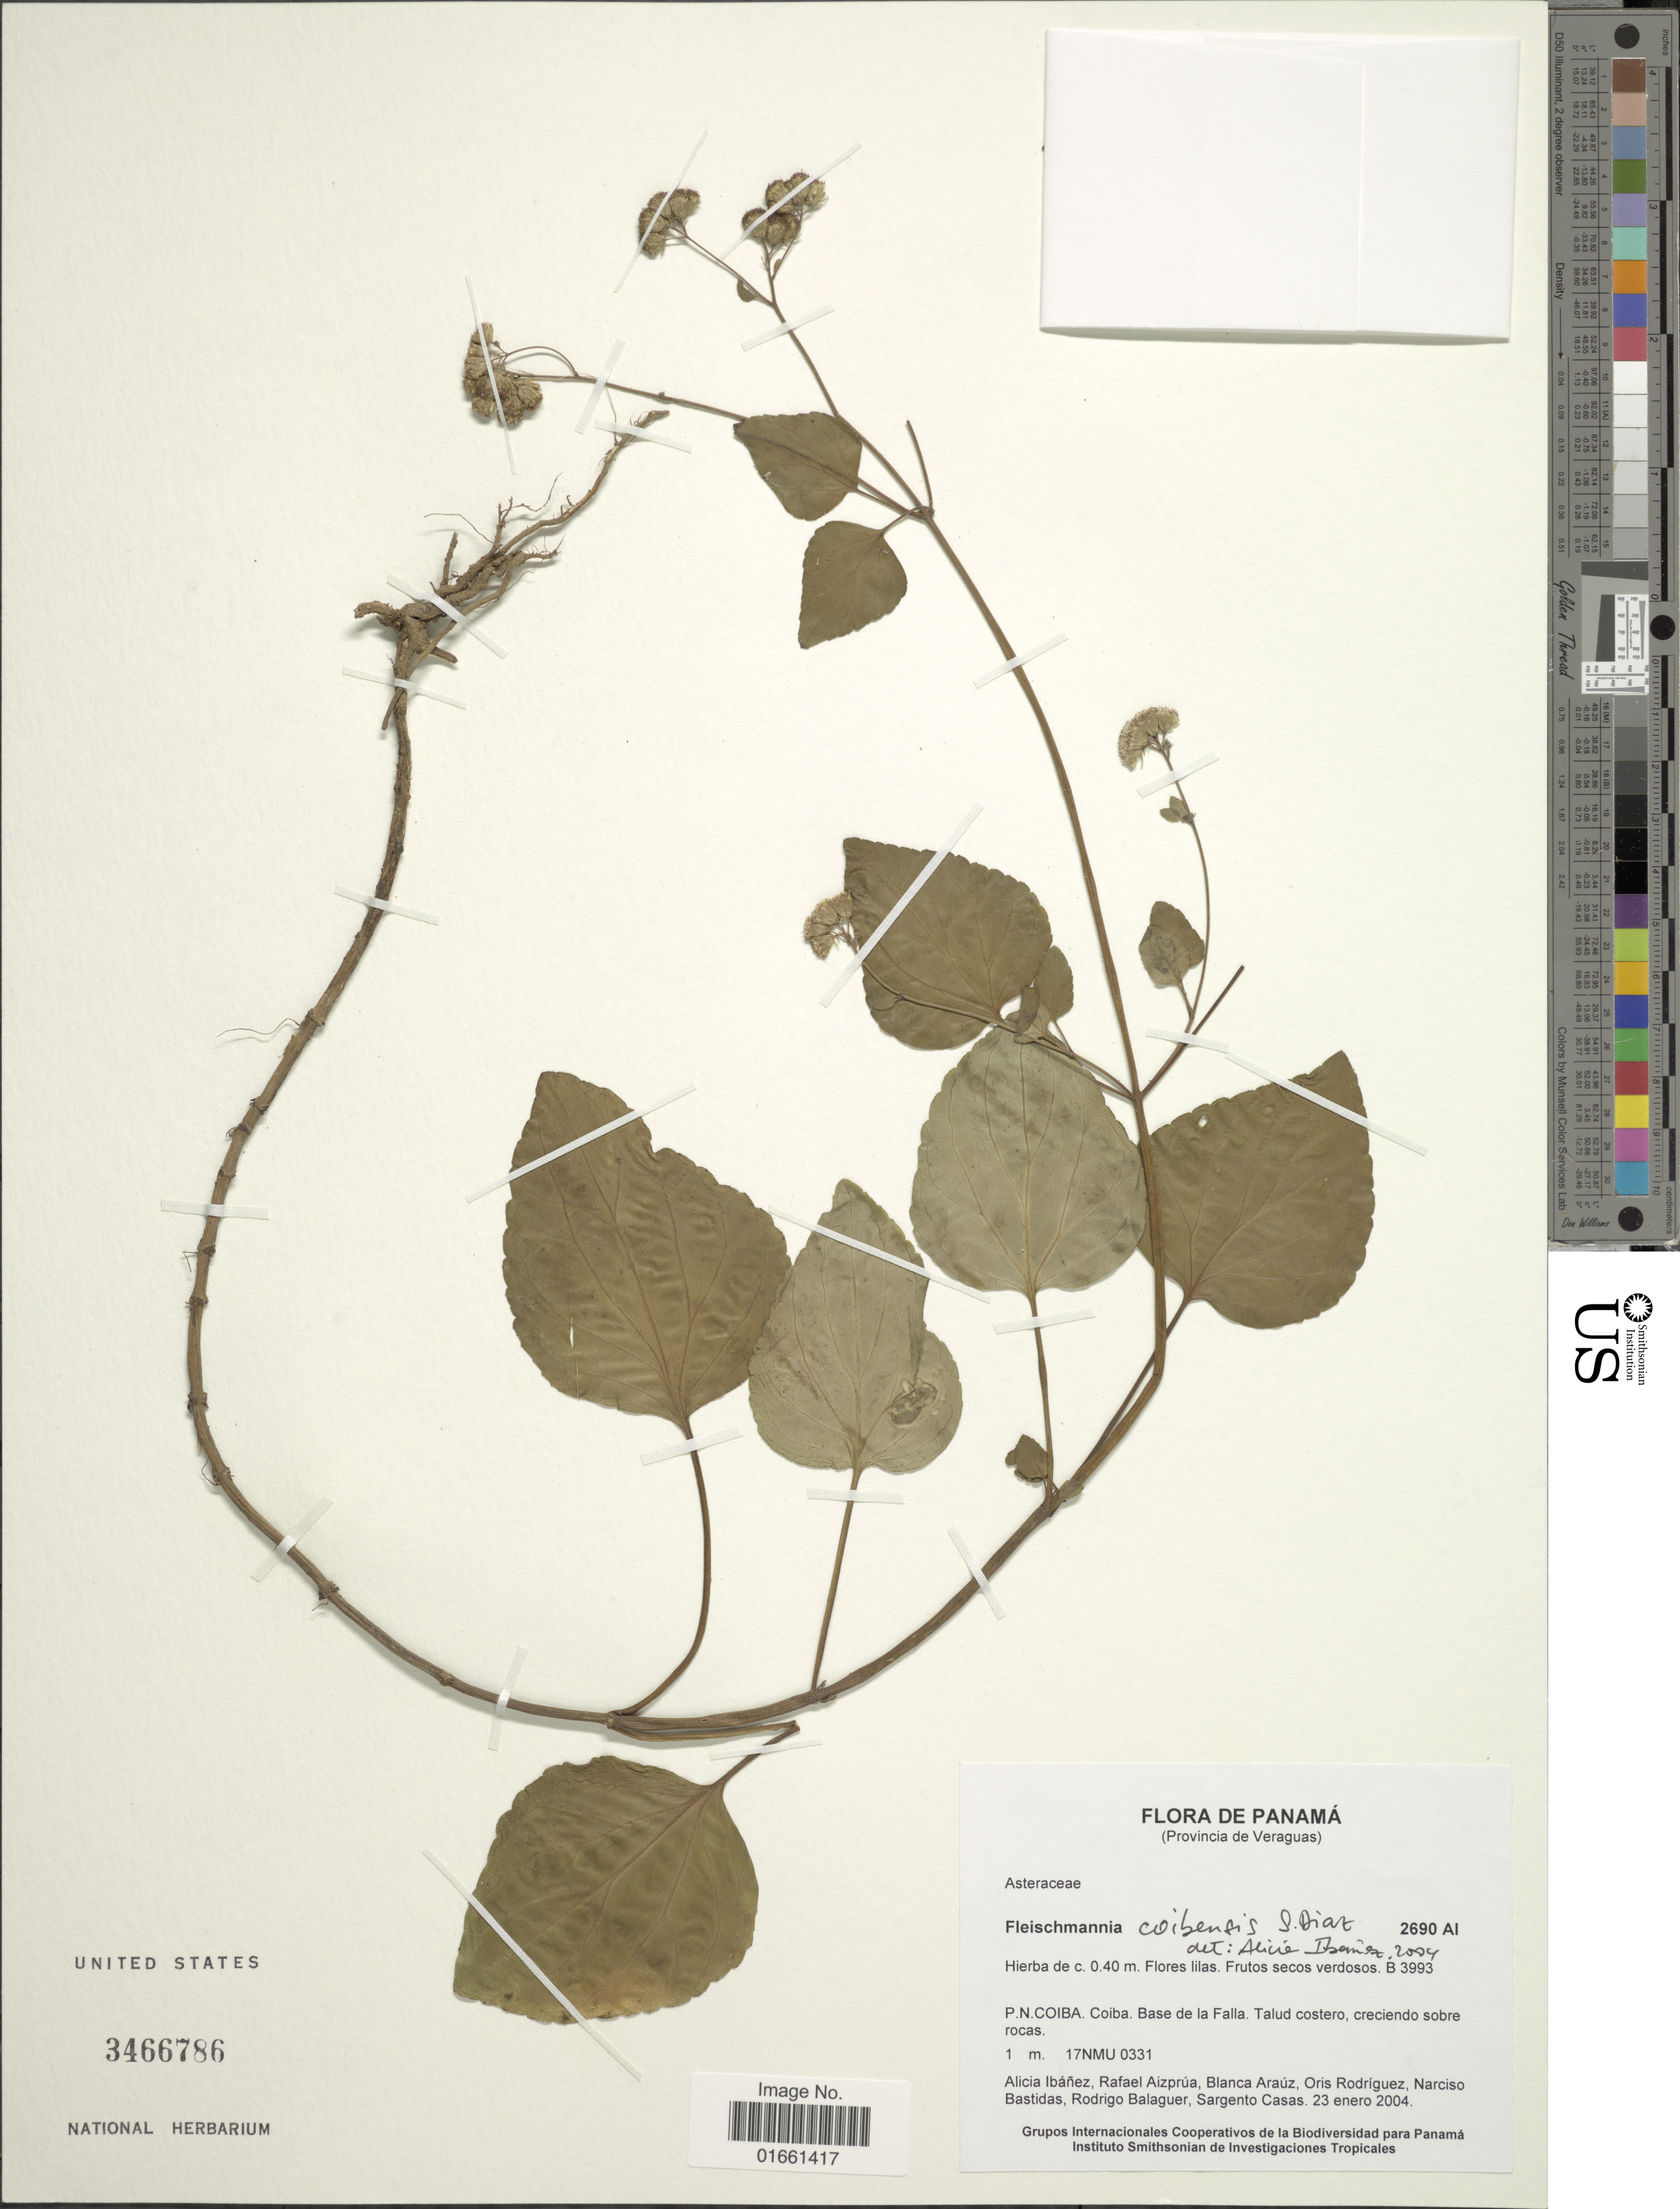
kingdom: Plantae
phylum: Tracheophyta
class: Magnoliopsida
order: Asterales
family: Asteraceae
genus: Fleischmannia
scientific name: Fleischmannia coibensis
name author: S. Díaz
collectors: A. Ibáñez, R. Aizprúa, B. Araúz, O. Rodriguez & et al.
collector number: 2690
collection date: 2004-01-23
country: Panama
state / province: Veraguas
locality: Provincia de Veraguas, P.N. Coiba, Coiba Base de la Falla, Talud Costero, Creciendo sobre rocas.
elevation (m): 1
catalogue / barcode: US 2466786